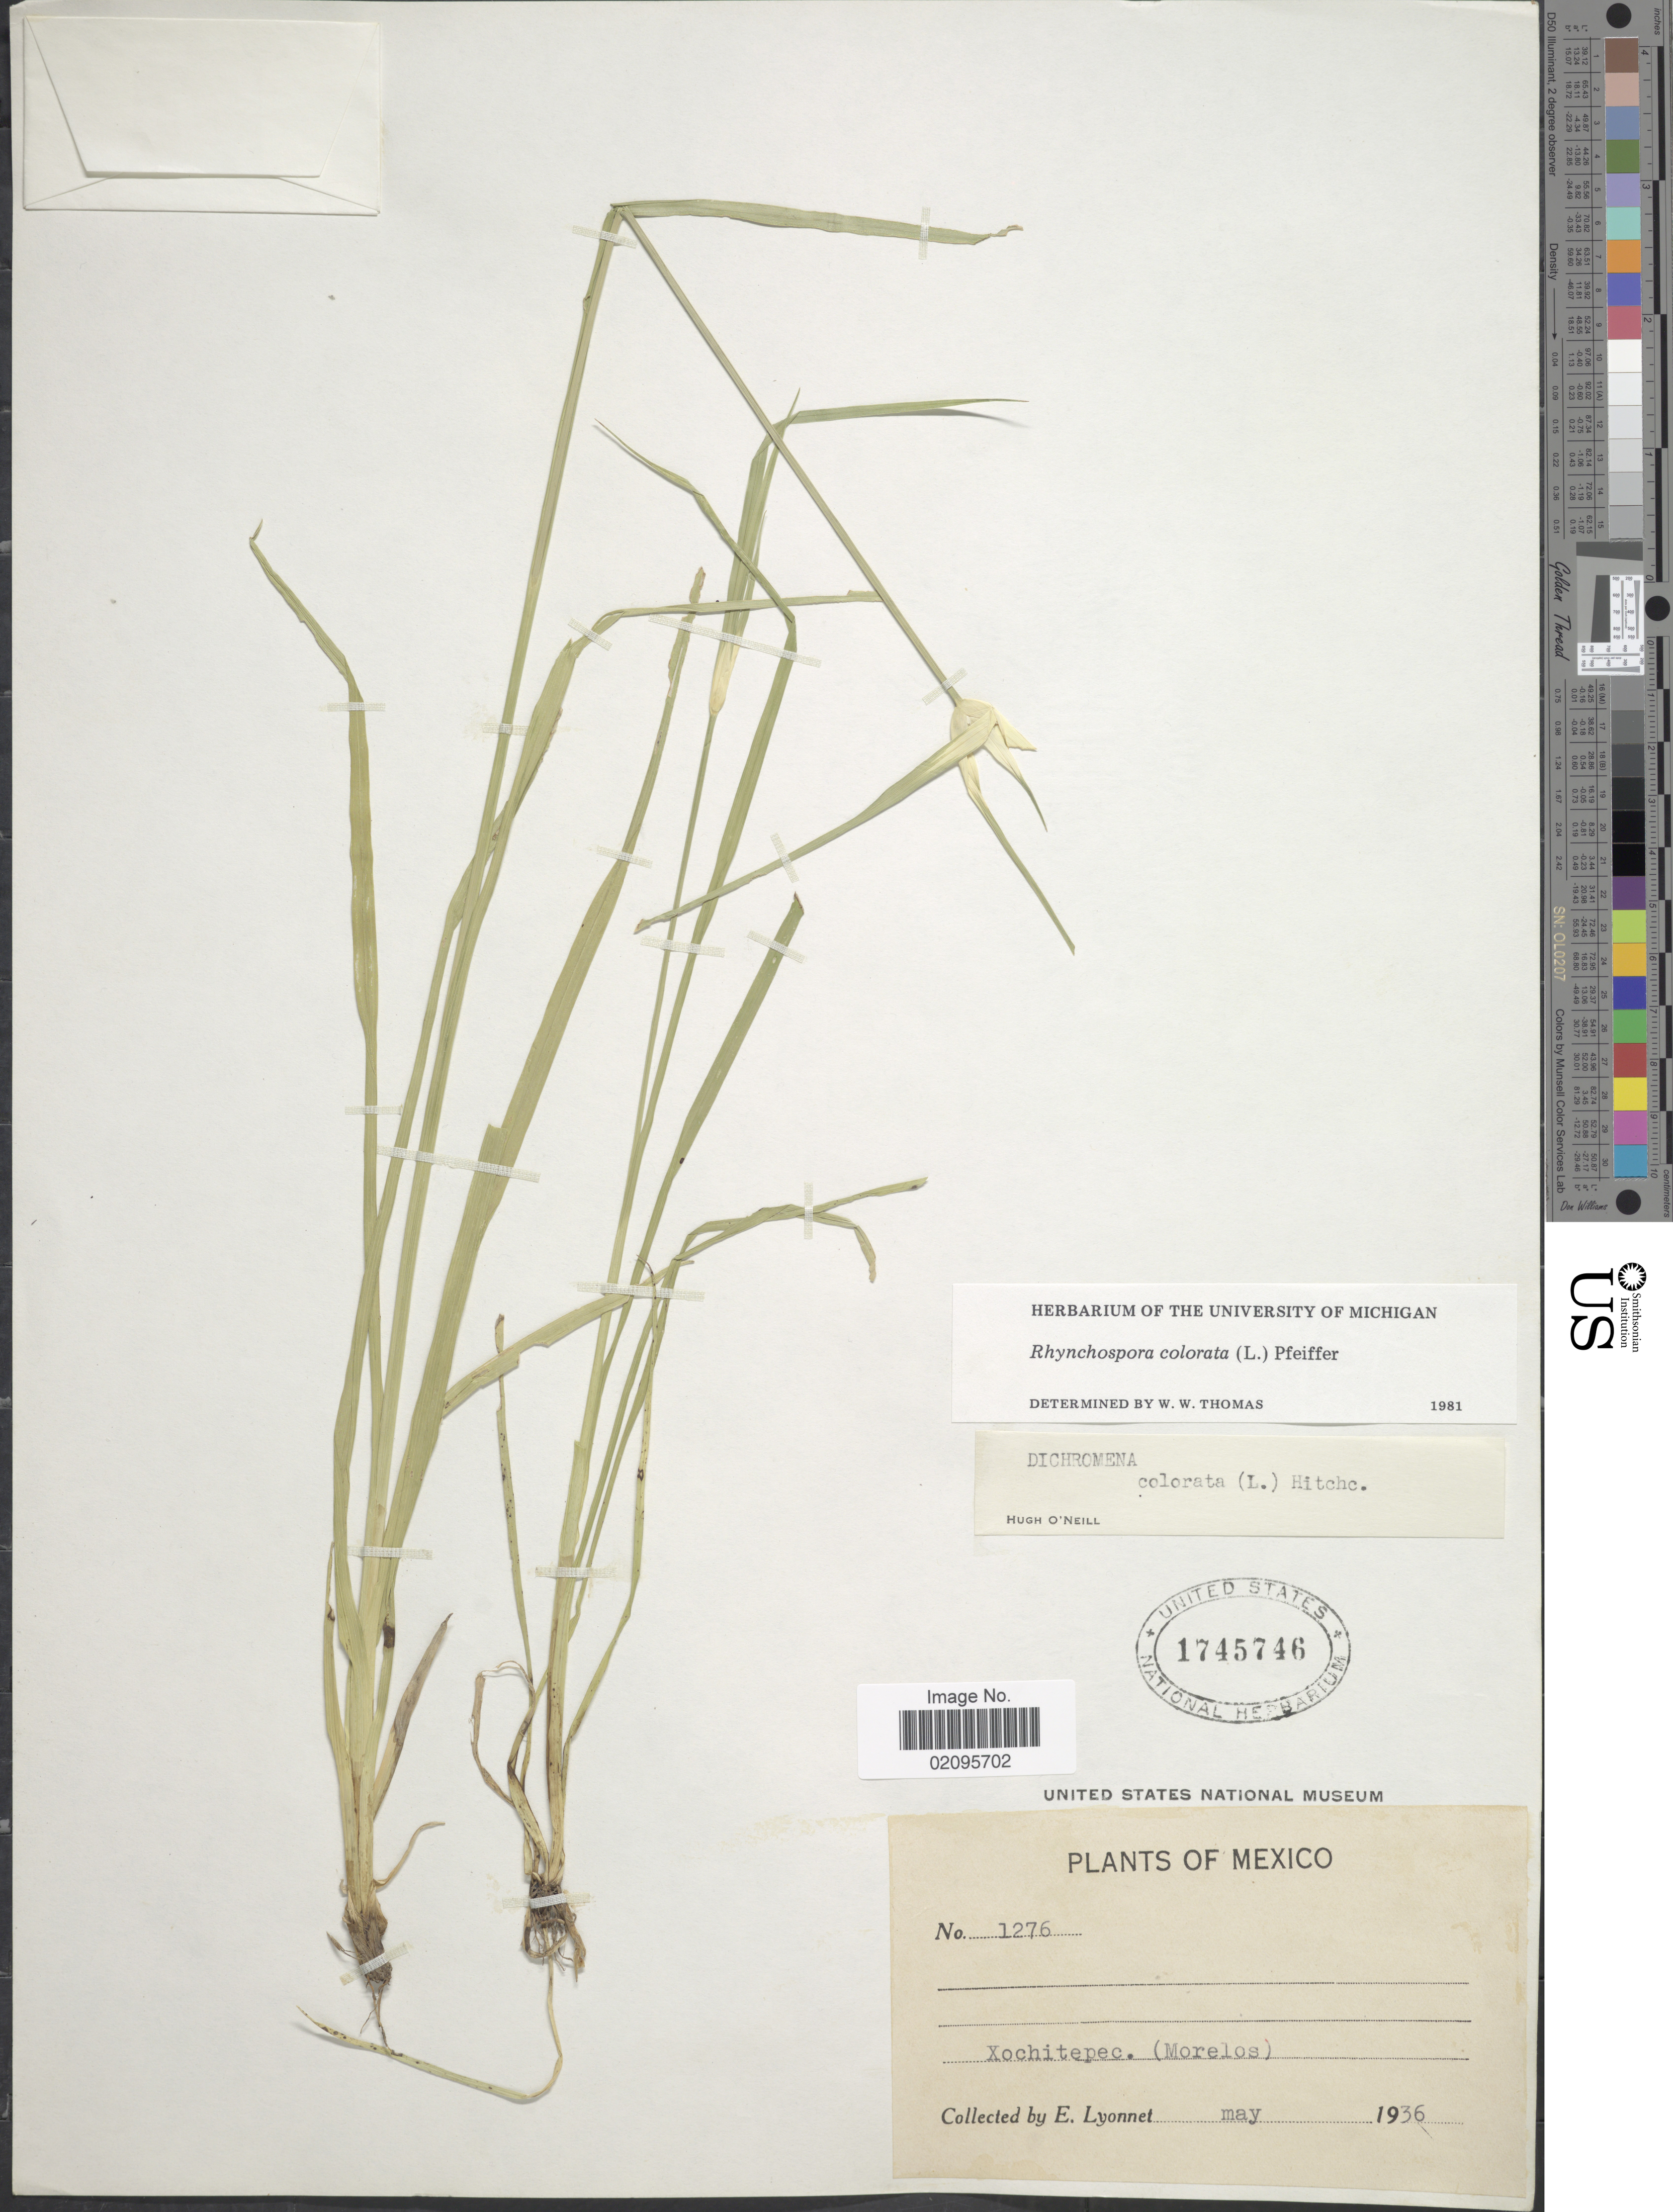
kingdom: Plantae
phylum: Tracheophyta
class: Liliopsida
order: Poales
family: Cyperaceae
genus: Rhynchospora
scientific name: Rhynchospora colorata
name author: (L.) H. Pfeiff.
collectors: E. Lyonnet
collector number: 1276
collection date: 1936-05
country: Mexico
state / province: Morelos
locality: Xochitepec.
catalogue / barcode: US 1745746